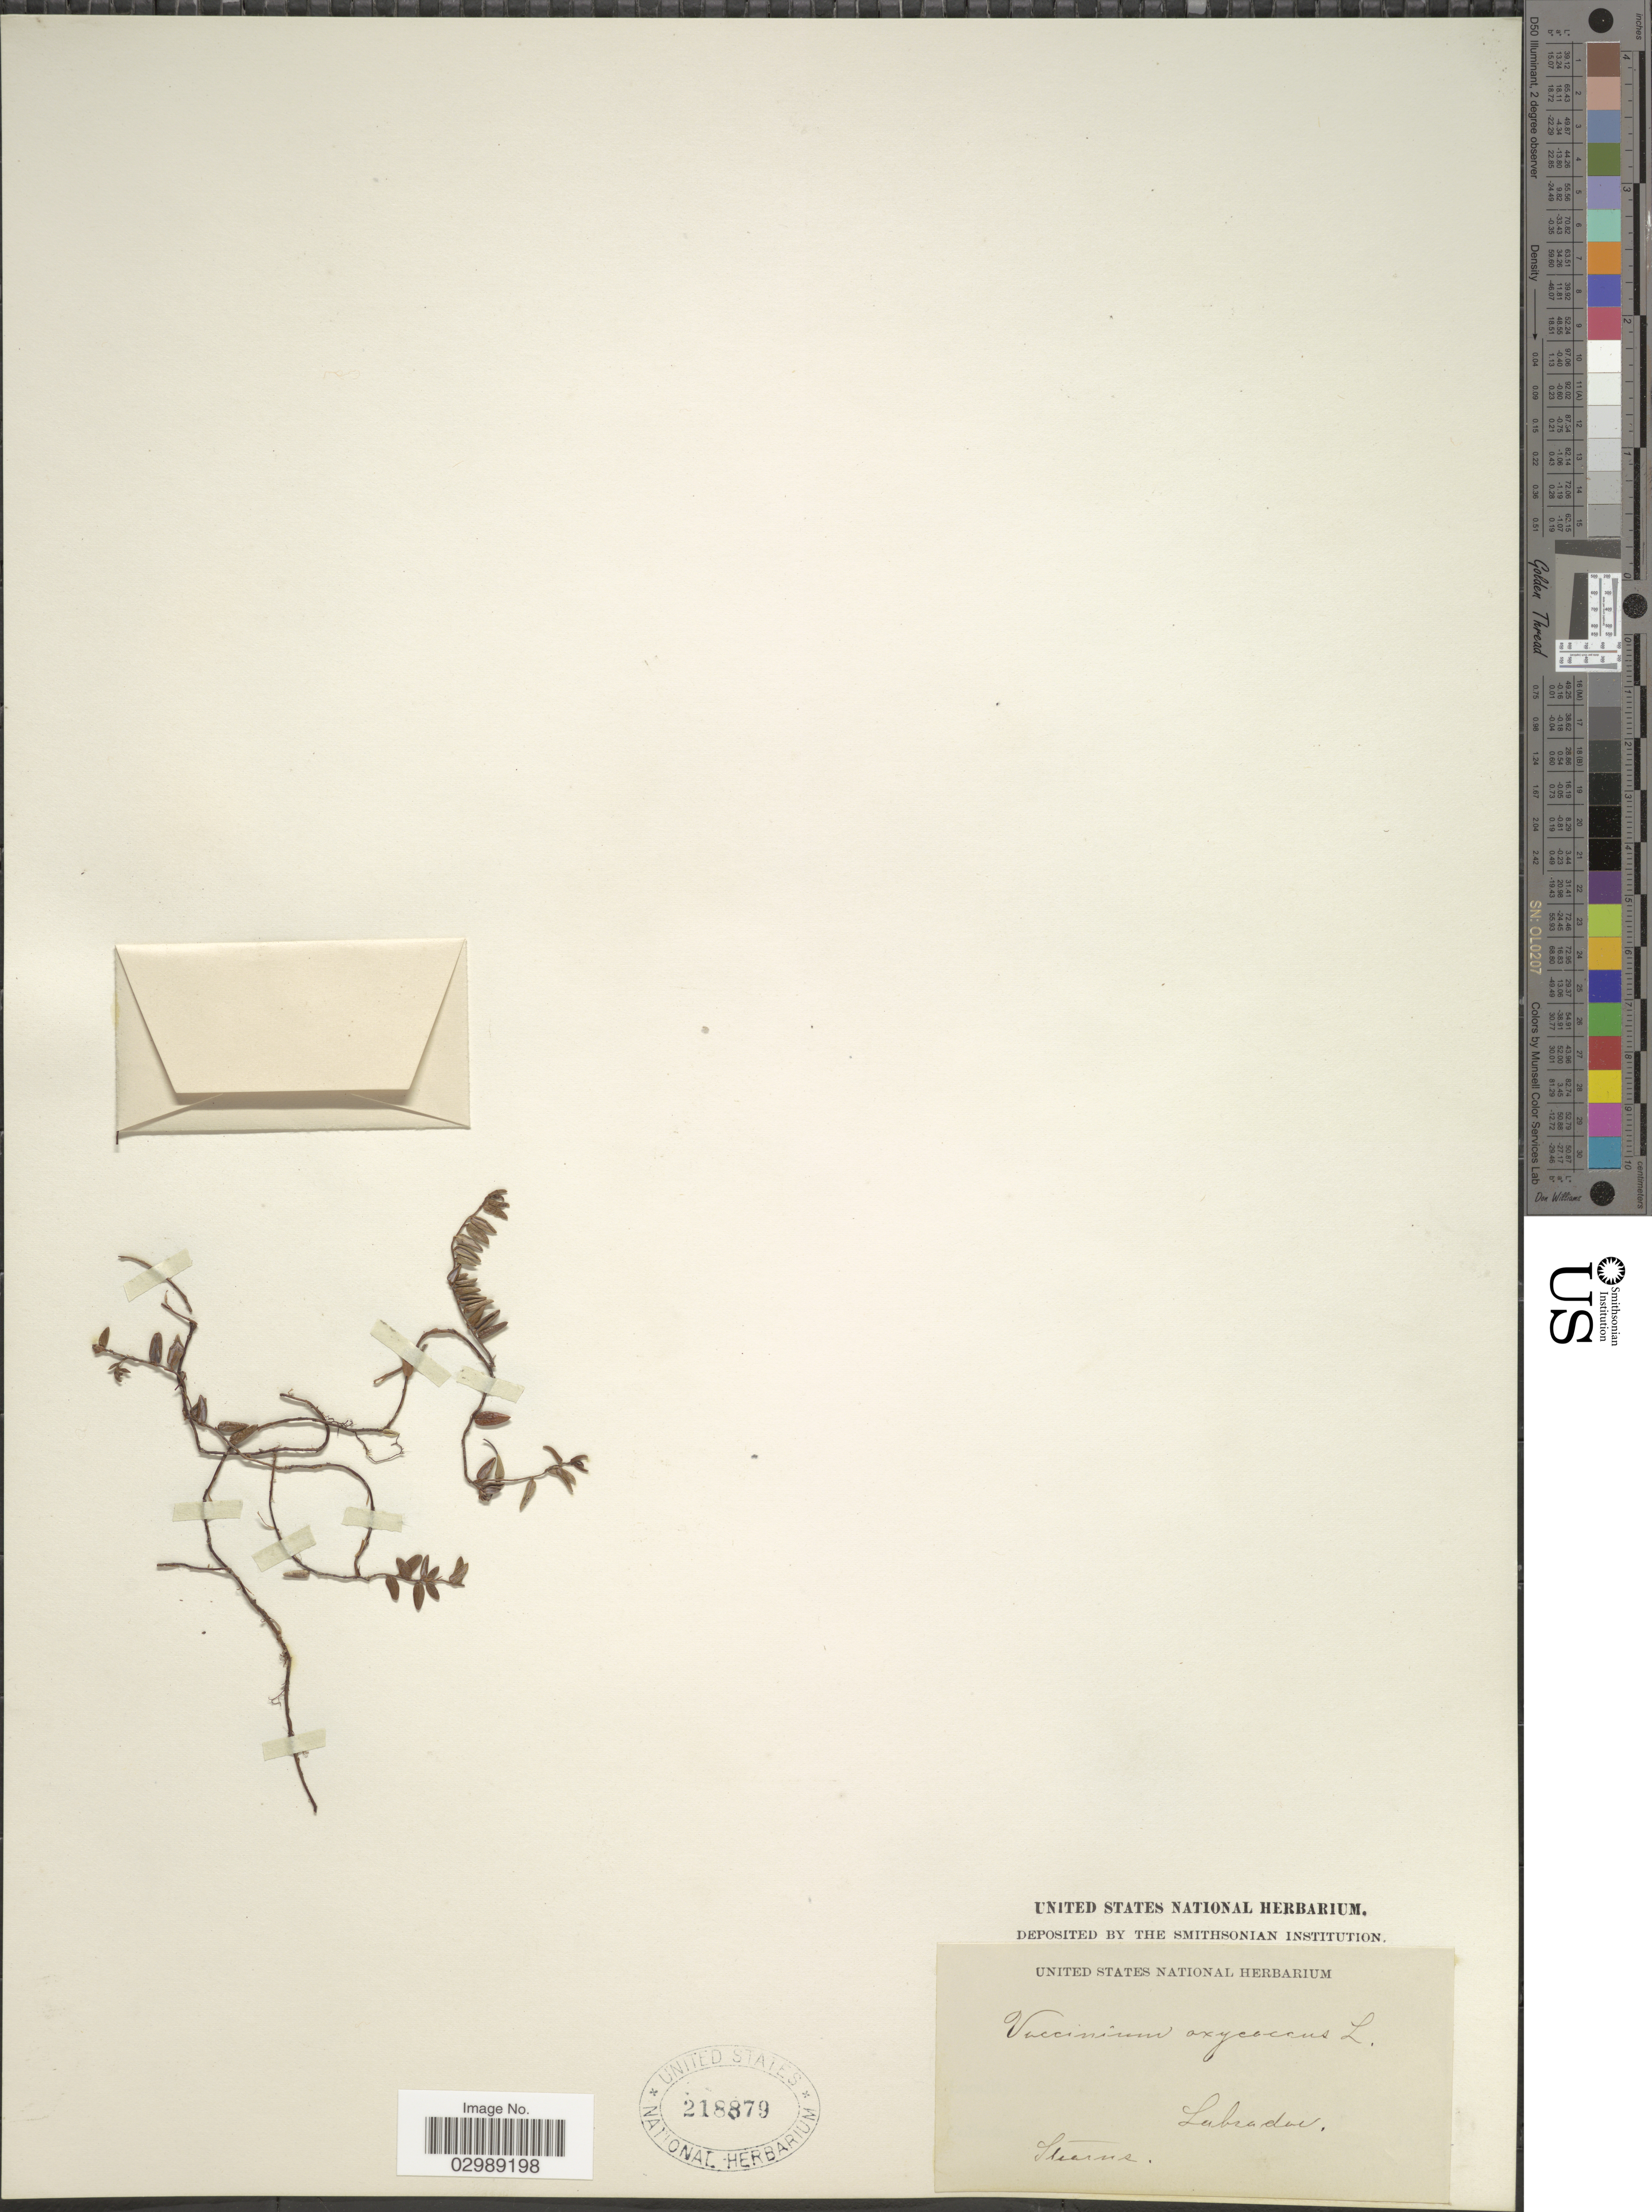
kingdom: Plantae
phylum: Tracheophyta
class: Magnoliopsida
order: Ericales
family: Ericaceae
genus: Vaccinium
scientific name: Vaccinium oxycoccos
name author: L.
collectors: Stearns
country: Canada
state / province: Newfoundland and Labrador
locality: Labrador.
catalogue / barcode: US 218879